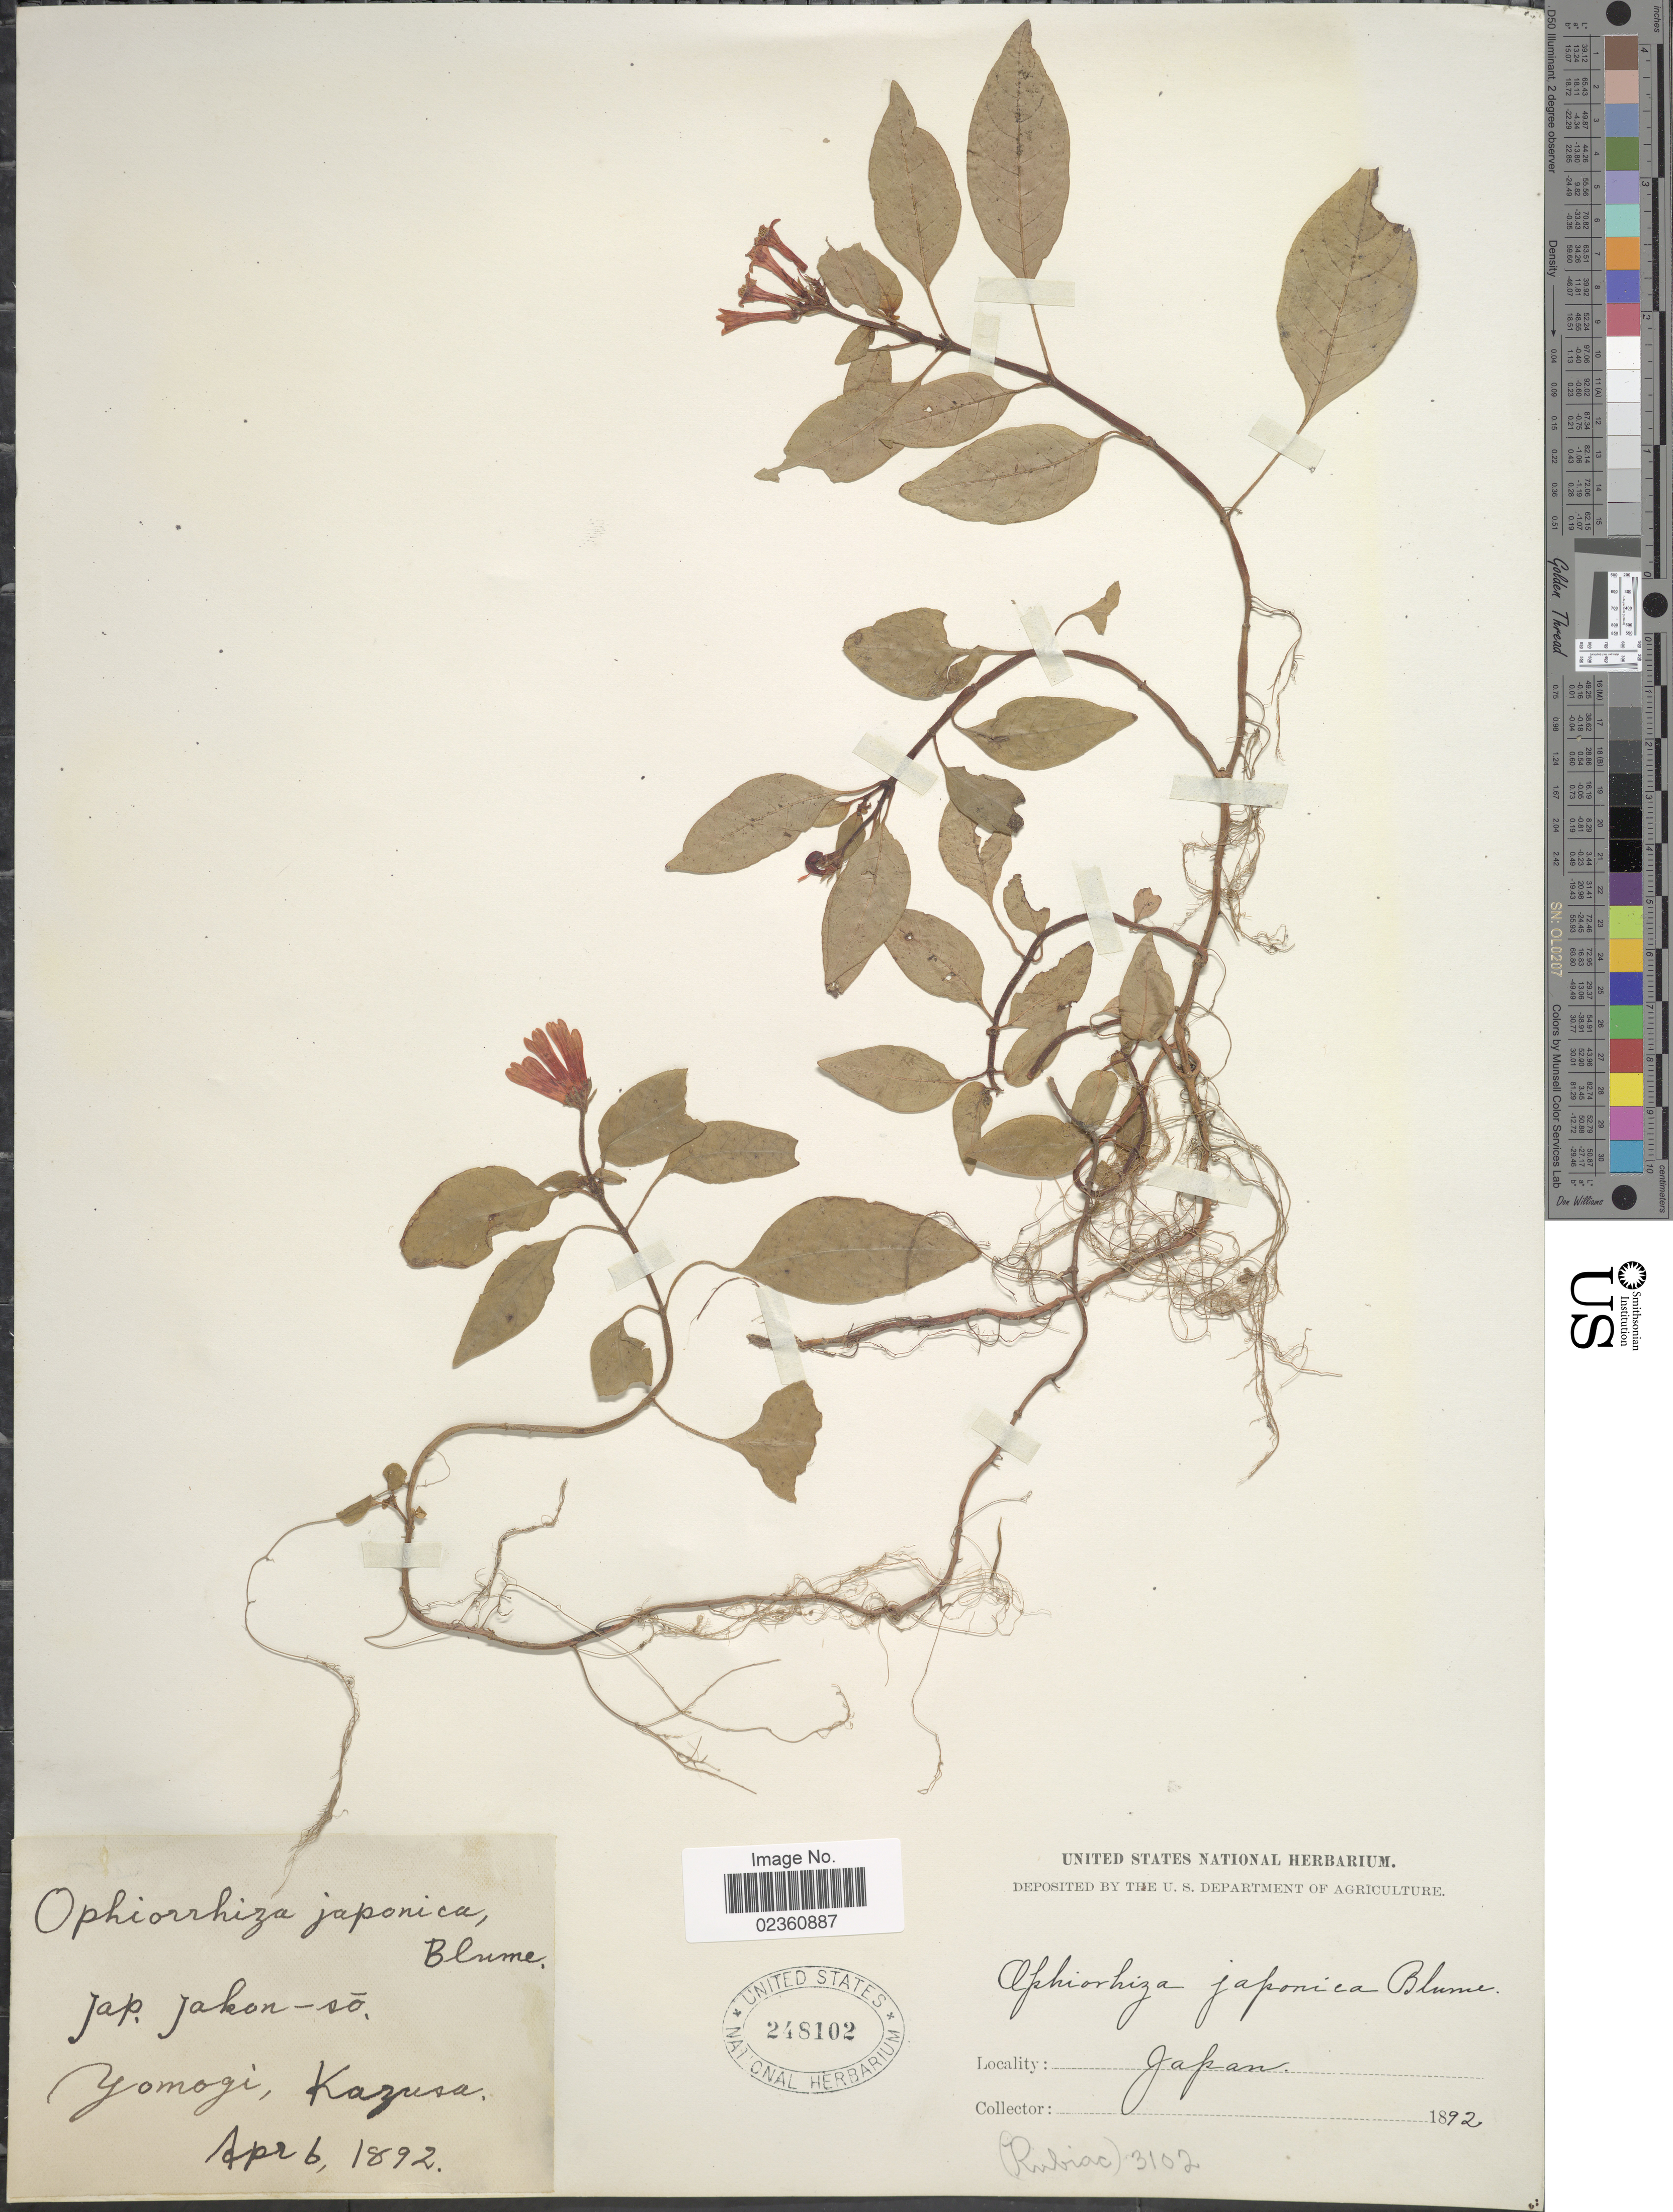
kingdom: Plantae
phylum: Tracheophyta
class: Magnoliopsida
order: Gentianales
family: Rubiaceae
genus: Ophiorrhiza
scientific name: Ophiorrhiza japonica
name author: Blume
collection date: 1892-04-06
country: Japan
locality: Yomogi, Kazusa.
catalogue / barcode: US 248102